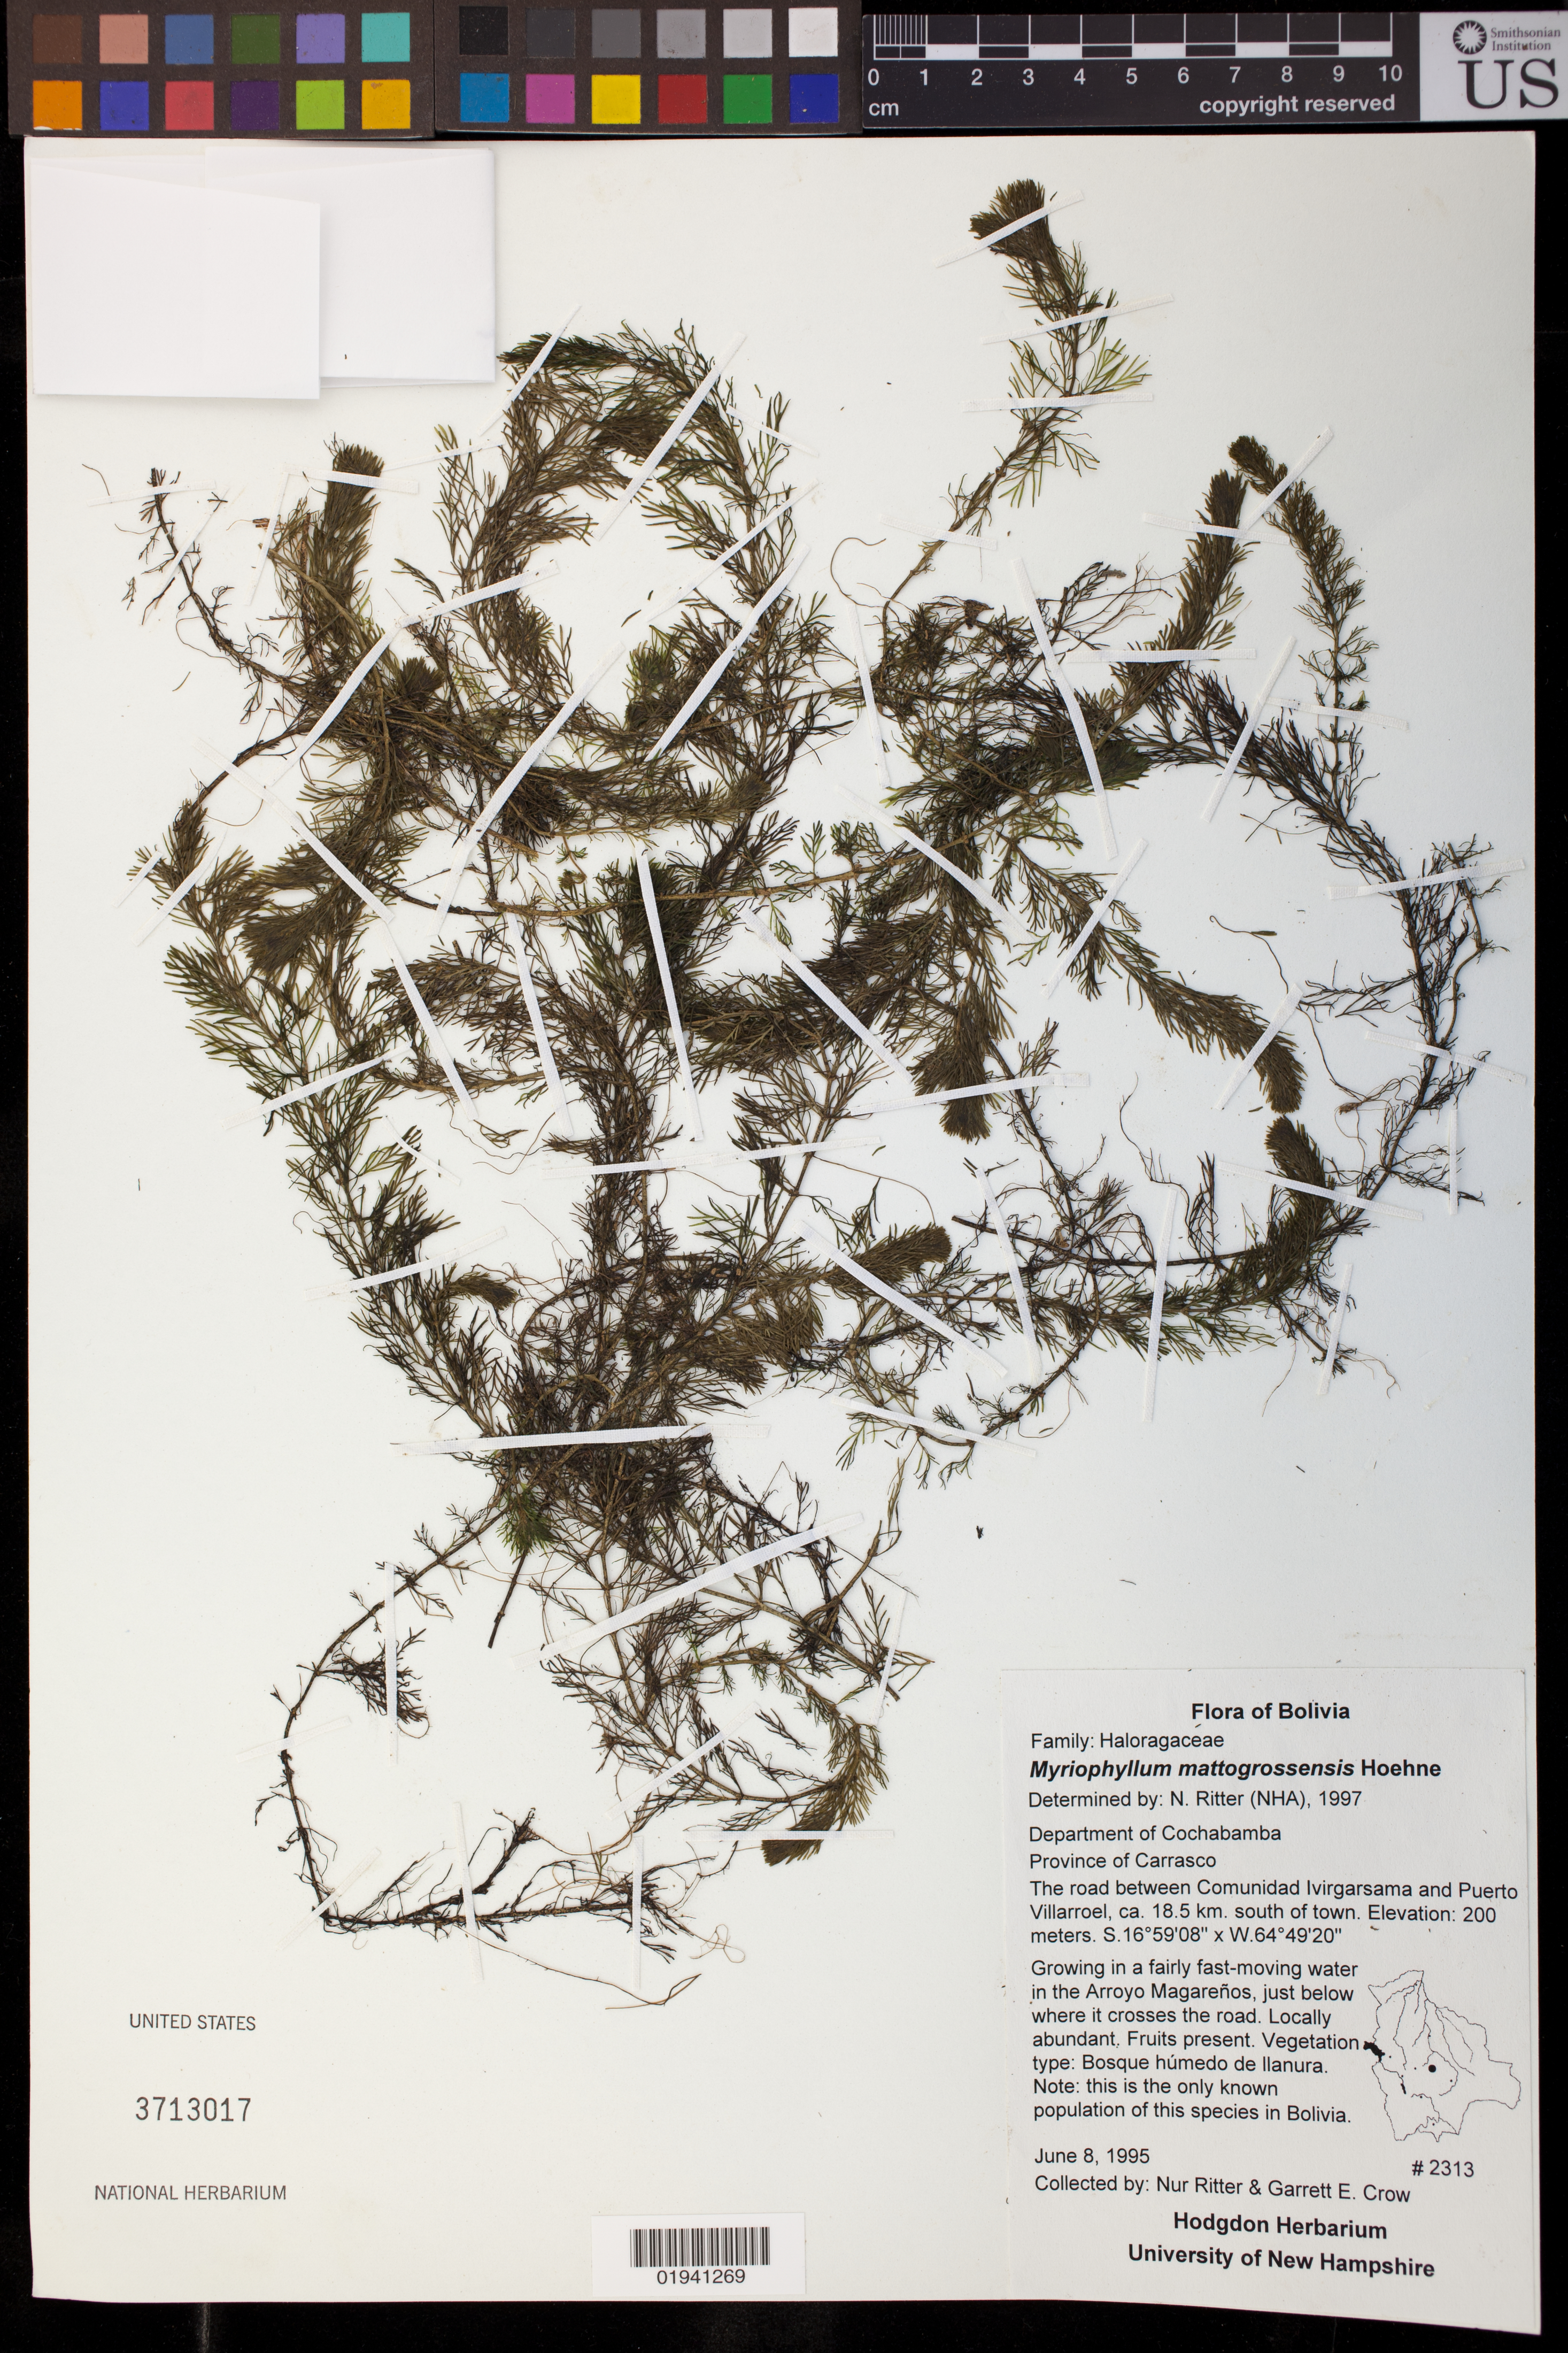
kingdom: Plantae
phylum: Tracheophyta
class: Magnoliopsida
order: Saxifragales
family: Haloragaceae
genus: Myriophyllum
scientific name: Myriophyllum mattogrossensis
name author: Hoehne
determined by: Ritter, N.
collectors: N. Ritter & G. E. Crow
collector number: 2313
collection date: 1995-06-24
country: Bolivia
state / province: Cochabamba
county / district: Carrasco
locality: The road between Comunidad Ivirgarsama and Puerto Villaroel, ca. 18.5 km south of town.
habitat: fairly fast-moving water in the Arroyo Magarenos, just below where it crosses the road. Bosque humedo de Ilanura.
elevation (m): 200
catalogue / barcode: US 3713017